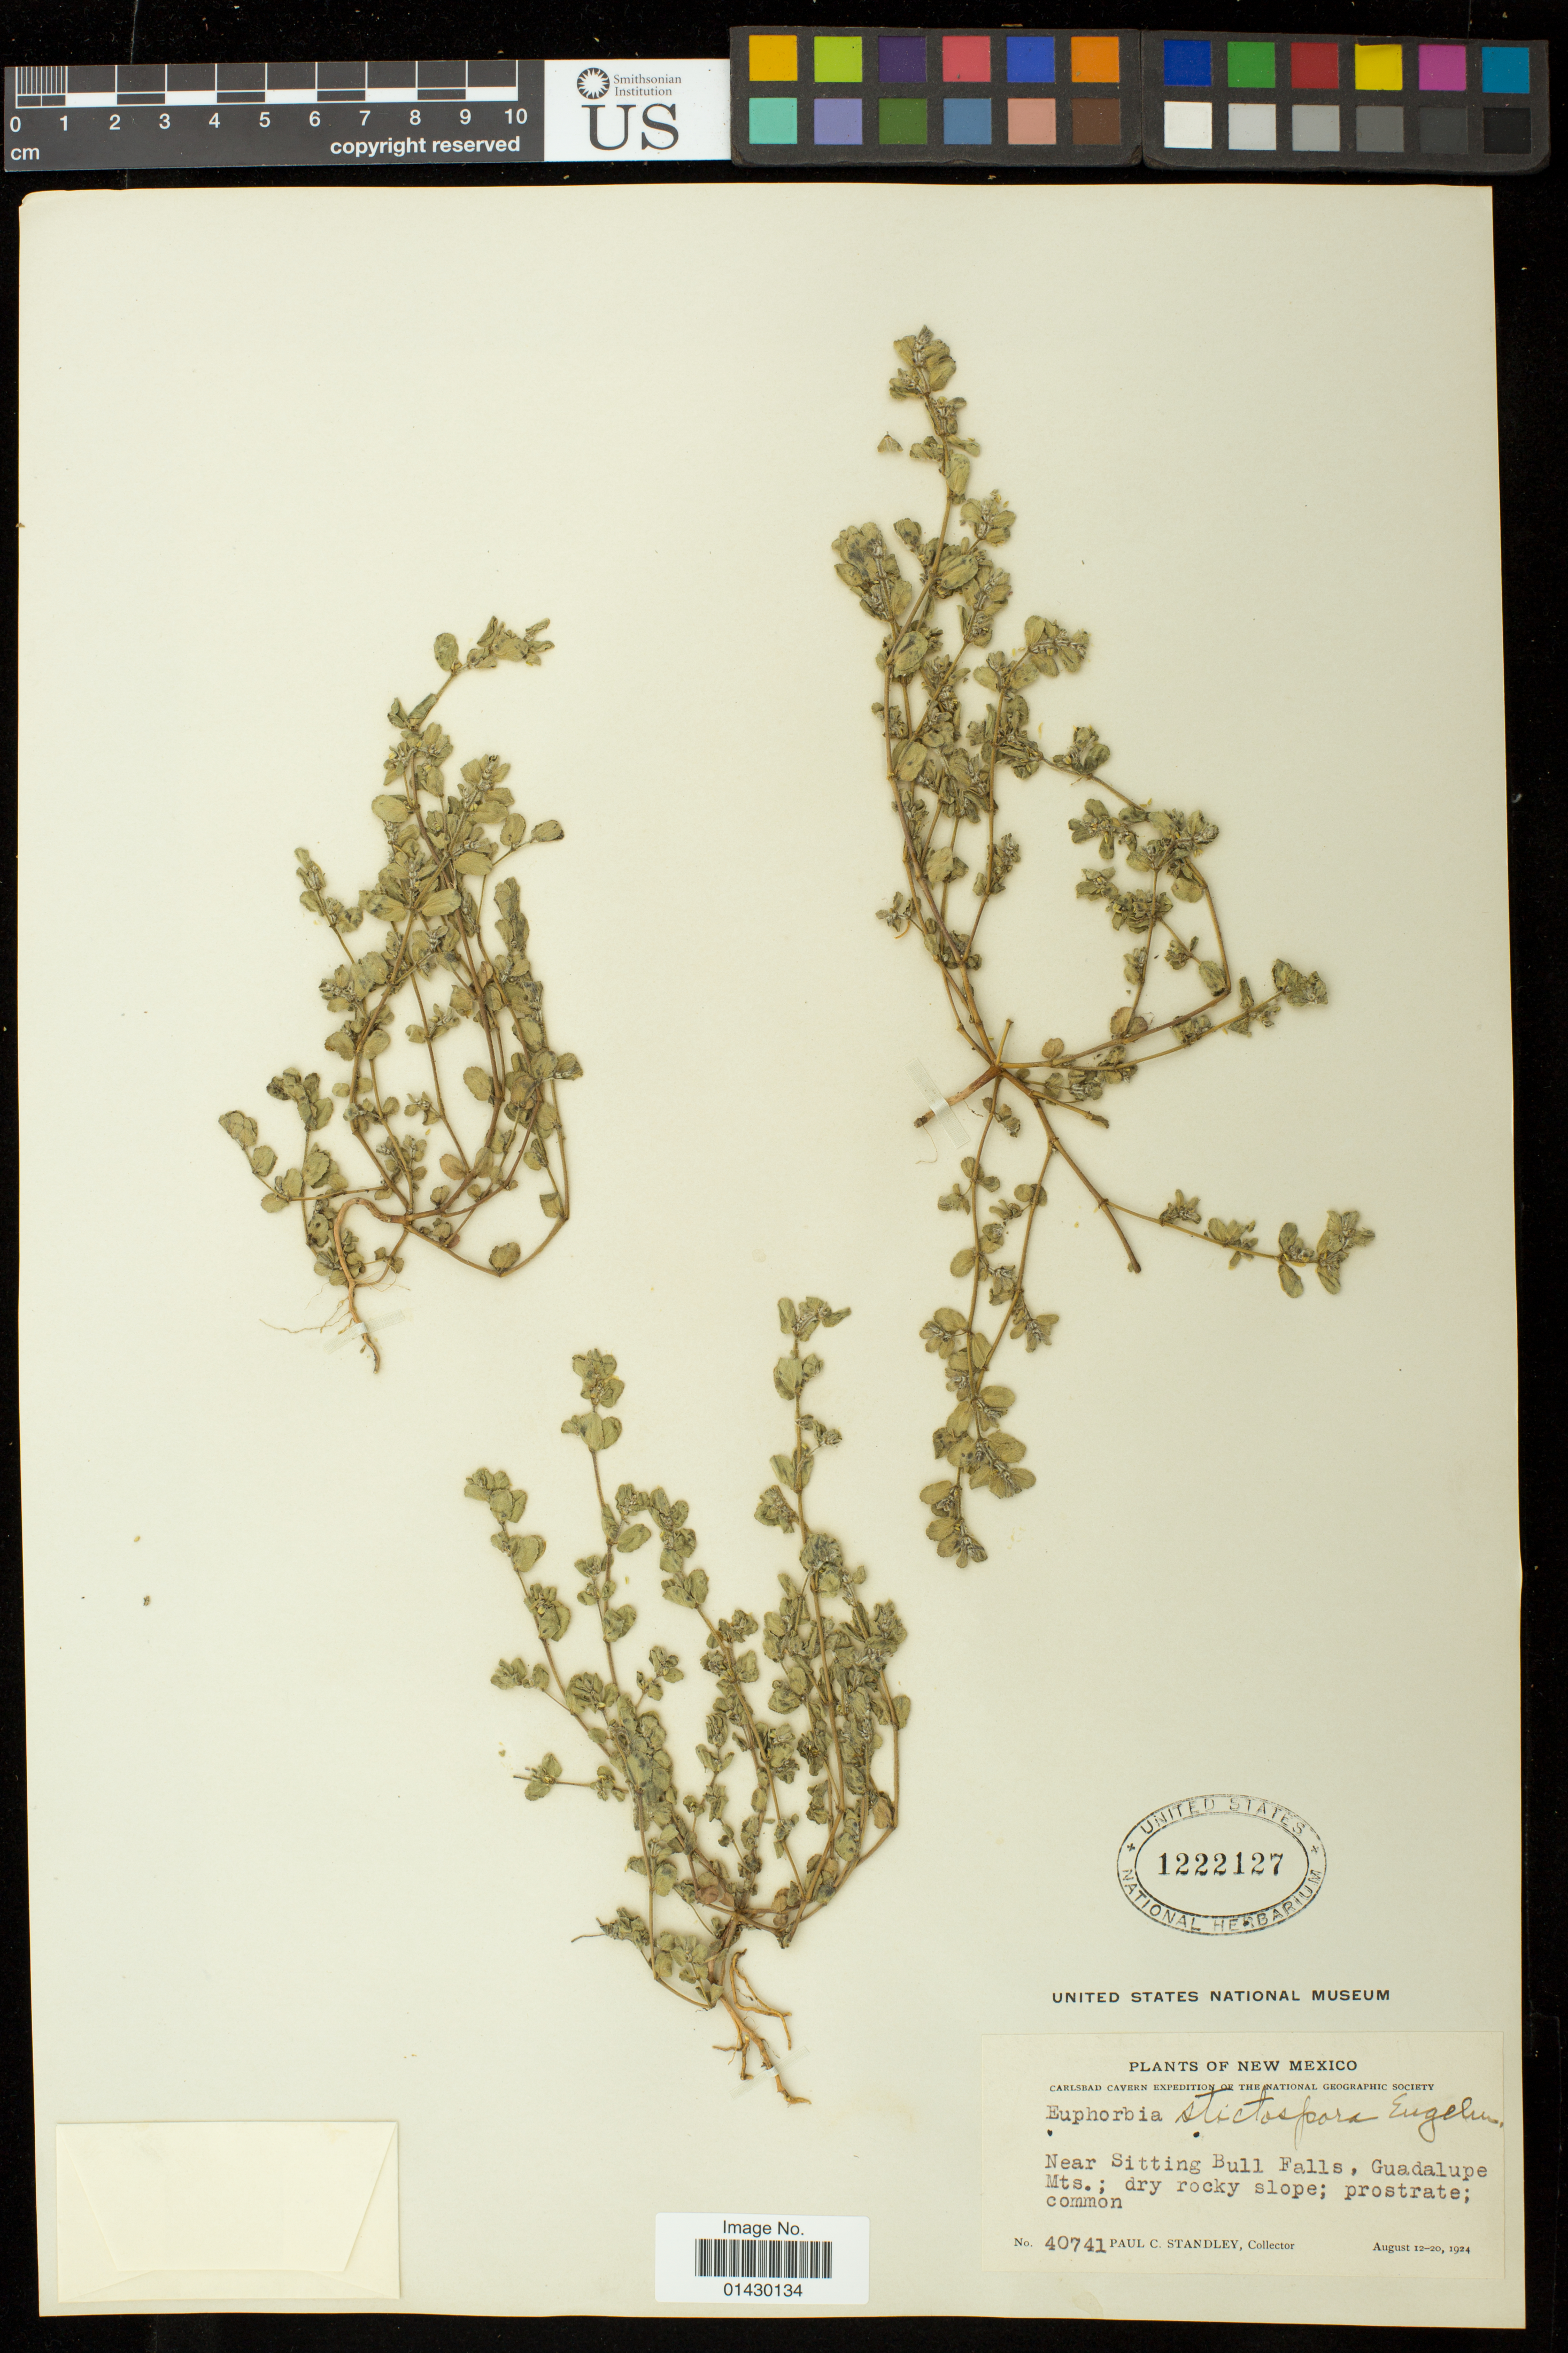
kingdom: Plantae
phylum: Tracheophyta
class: Magnoliopsida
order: Malpighiales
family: Euphorbiaceae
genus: Euphorbia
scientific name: Euphorbia stictospora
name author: Engelm.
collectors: P. C. Standley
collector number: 40741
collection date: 1924-08-12/1924-08-20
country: United States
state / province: New Mexico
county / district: Eddy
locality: Near Sitting Bull Falls, Guadalupe Mts.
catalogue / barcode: US 1222127